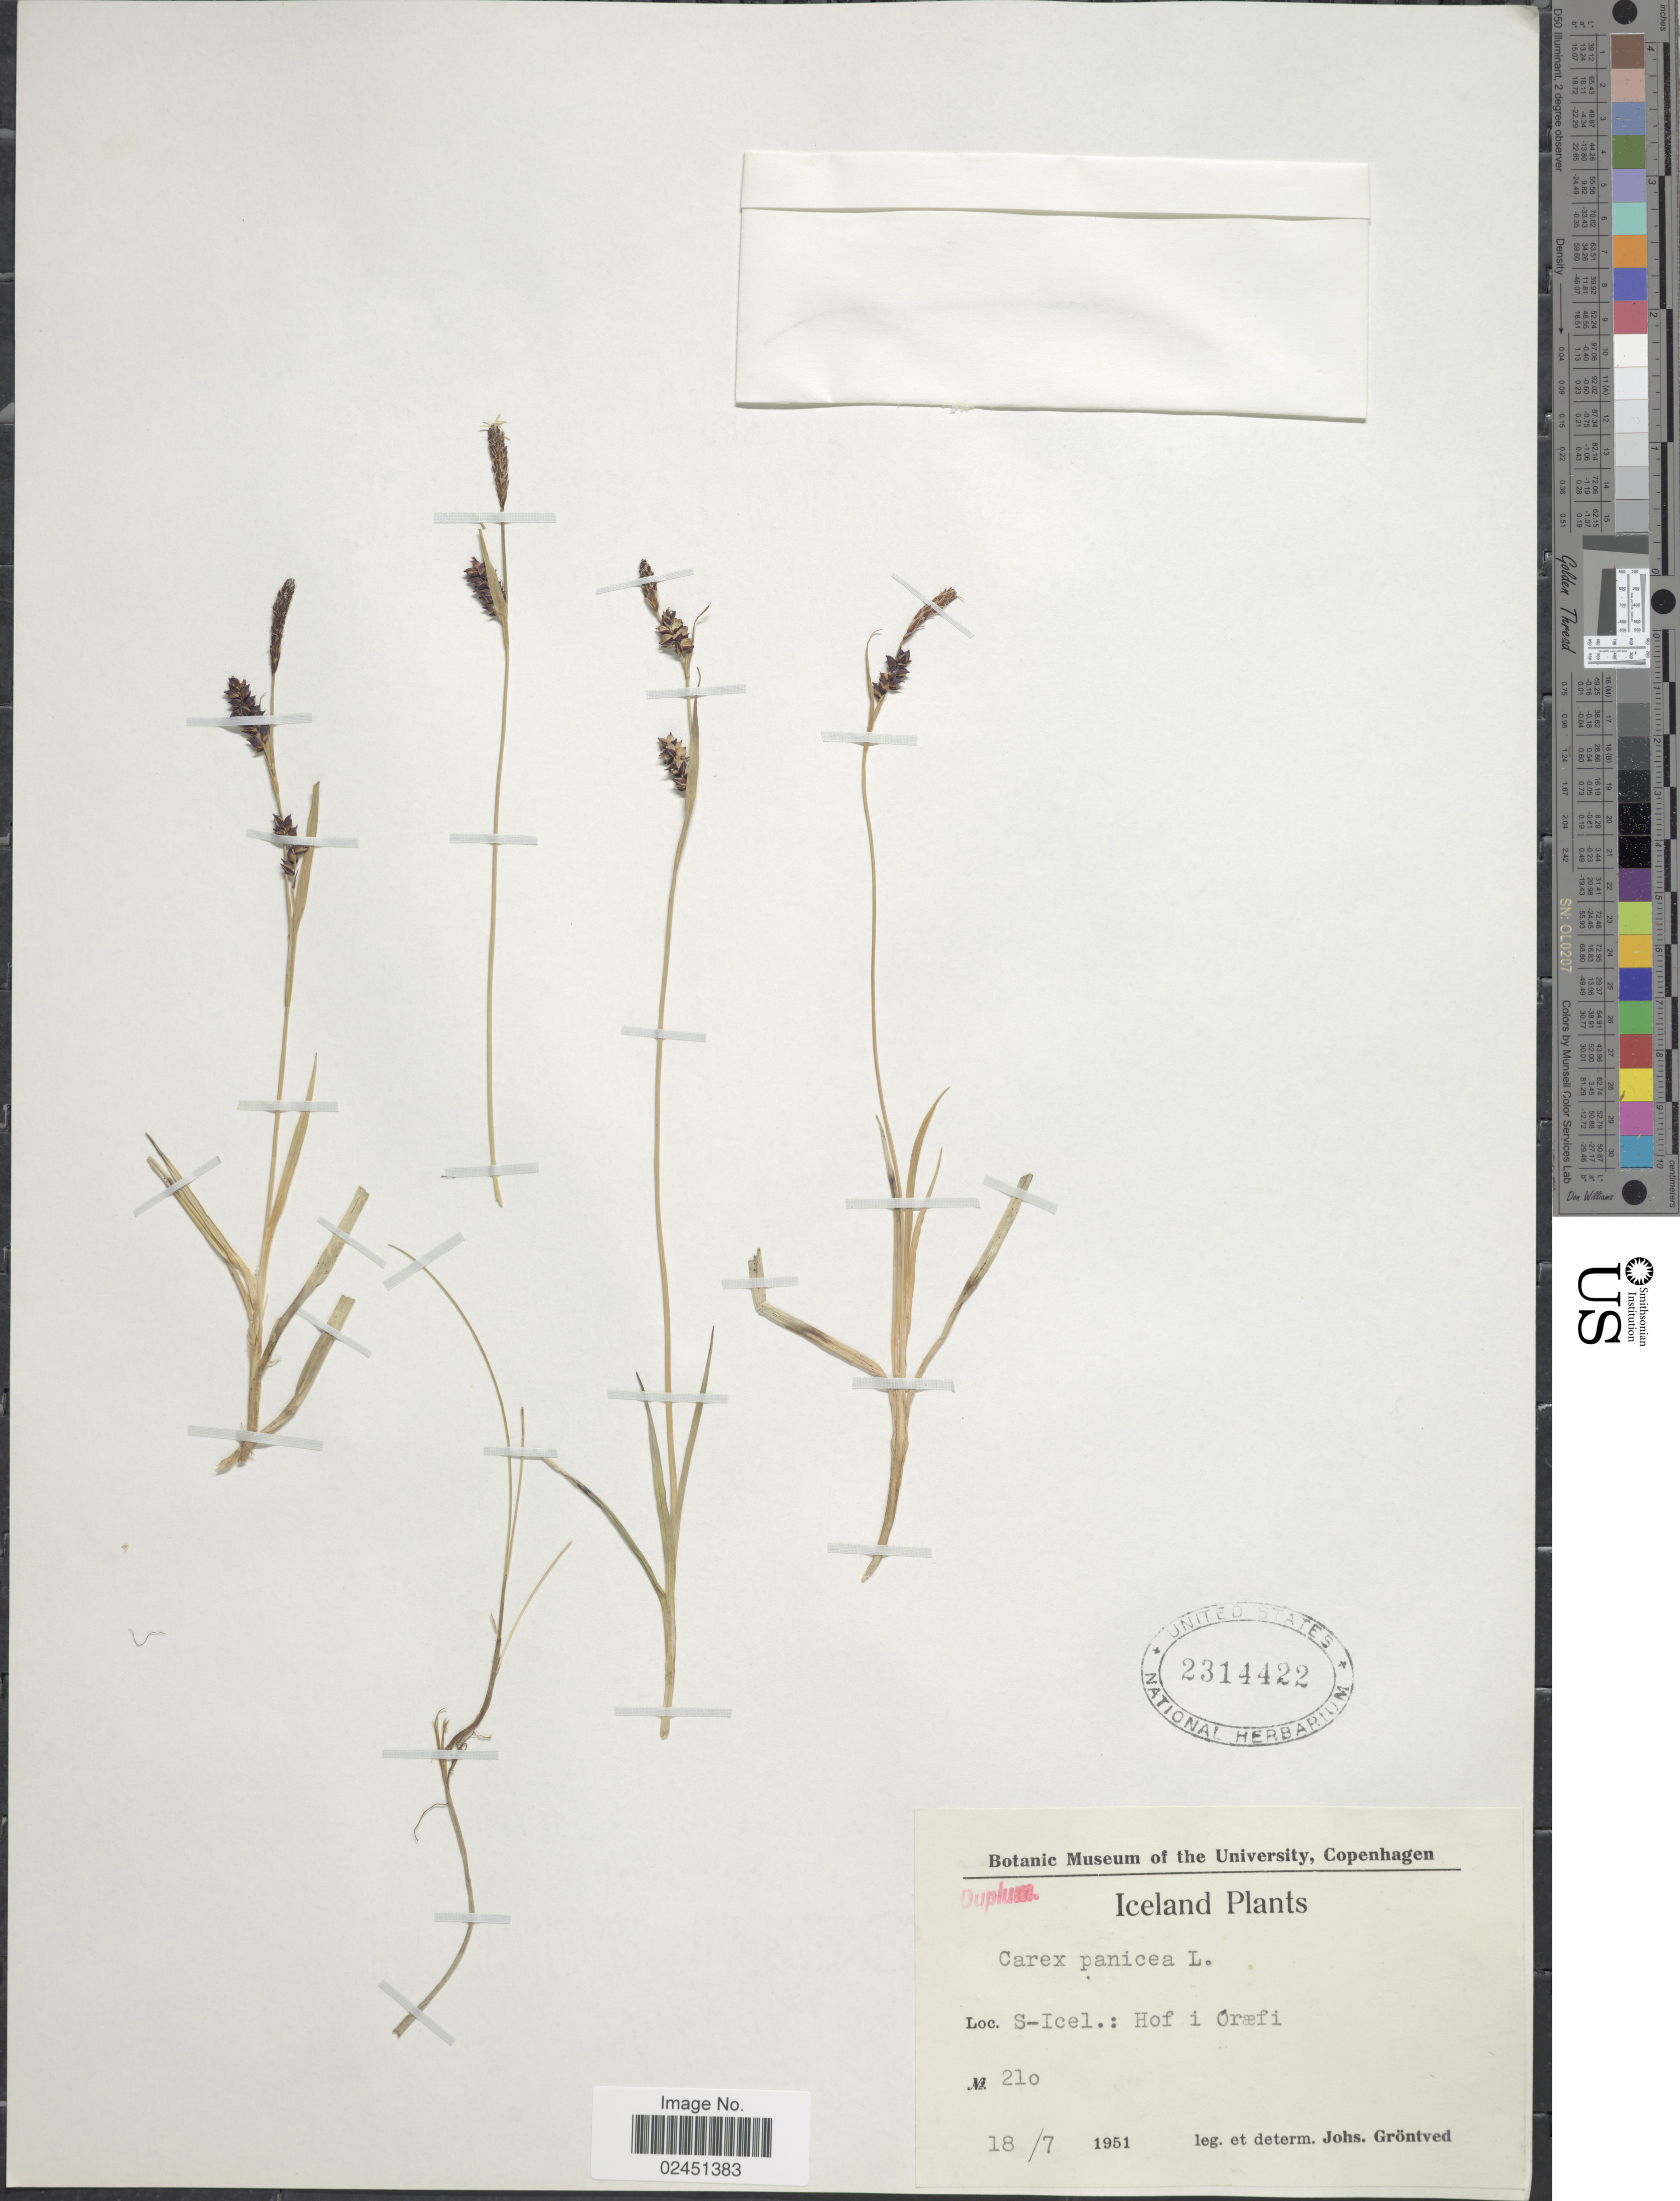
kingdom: Plantae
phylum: Tracheophyta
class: Liliopsida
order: Poales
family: Cyperaceae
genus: Carex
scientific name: Carex panicea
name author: L.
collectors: J. Gröntved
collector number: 210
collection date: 1951-07-18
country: Iceland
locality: S-Icel.: Hof i Oraefi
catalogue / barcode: US 2314422